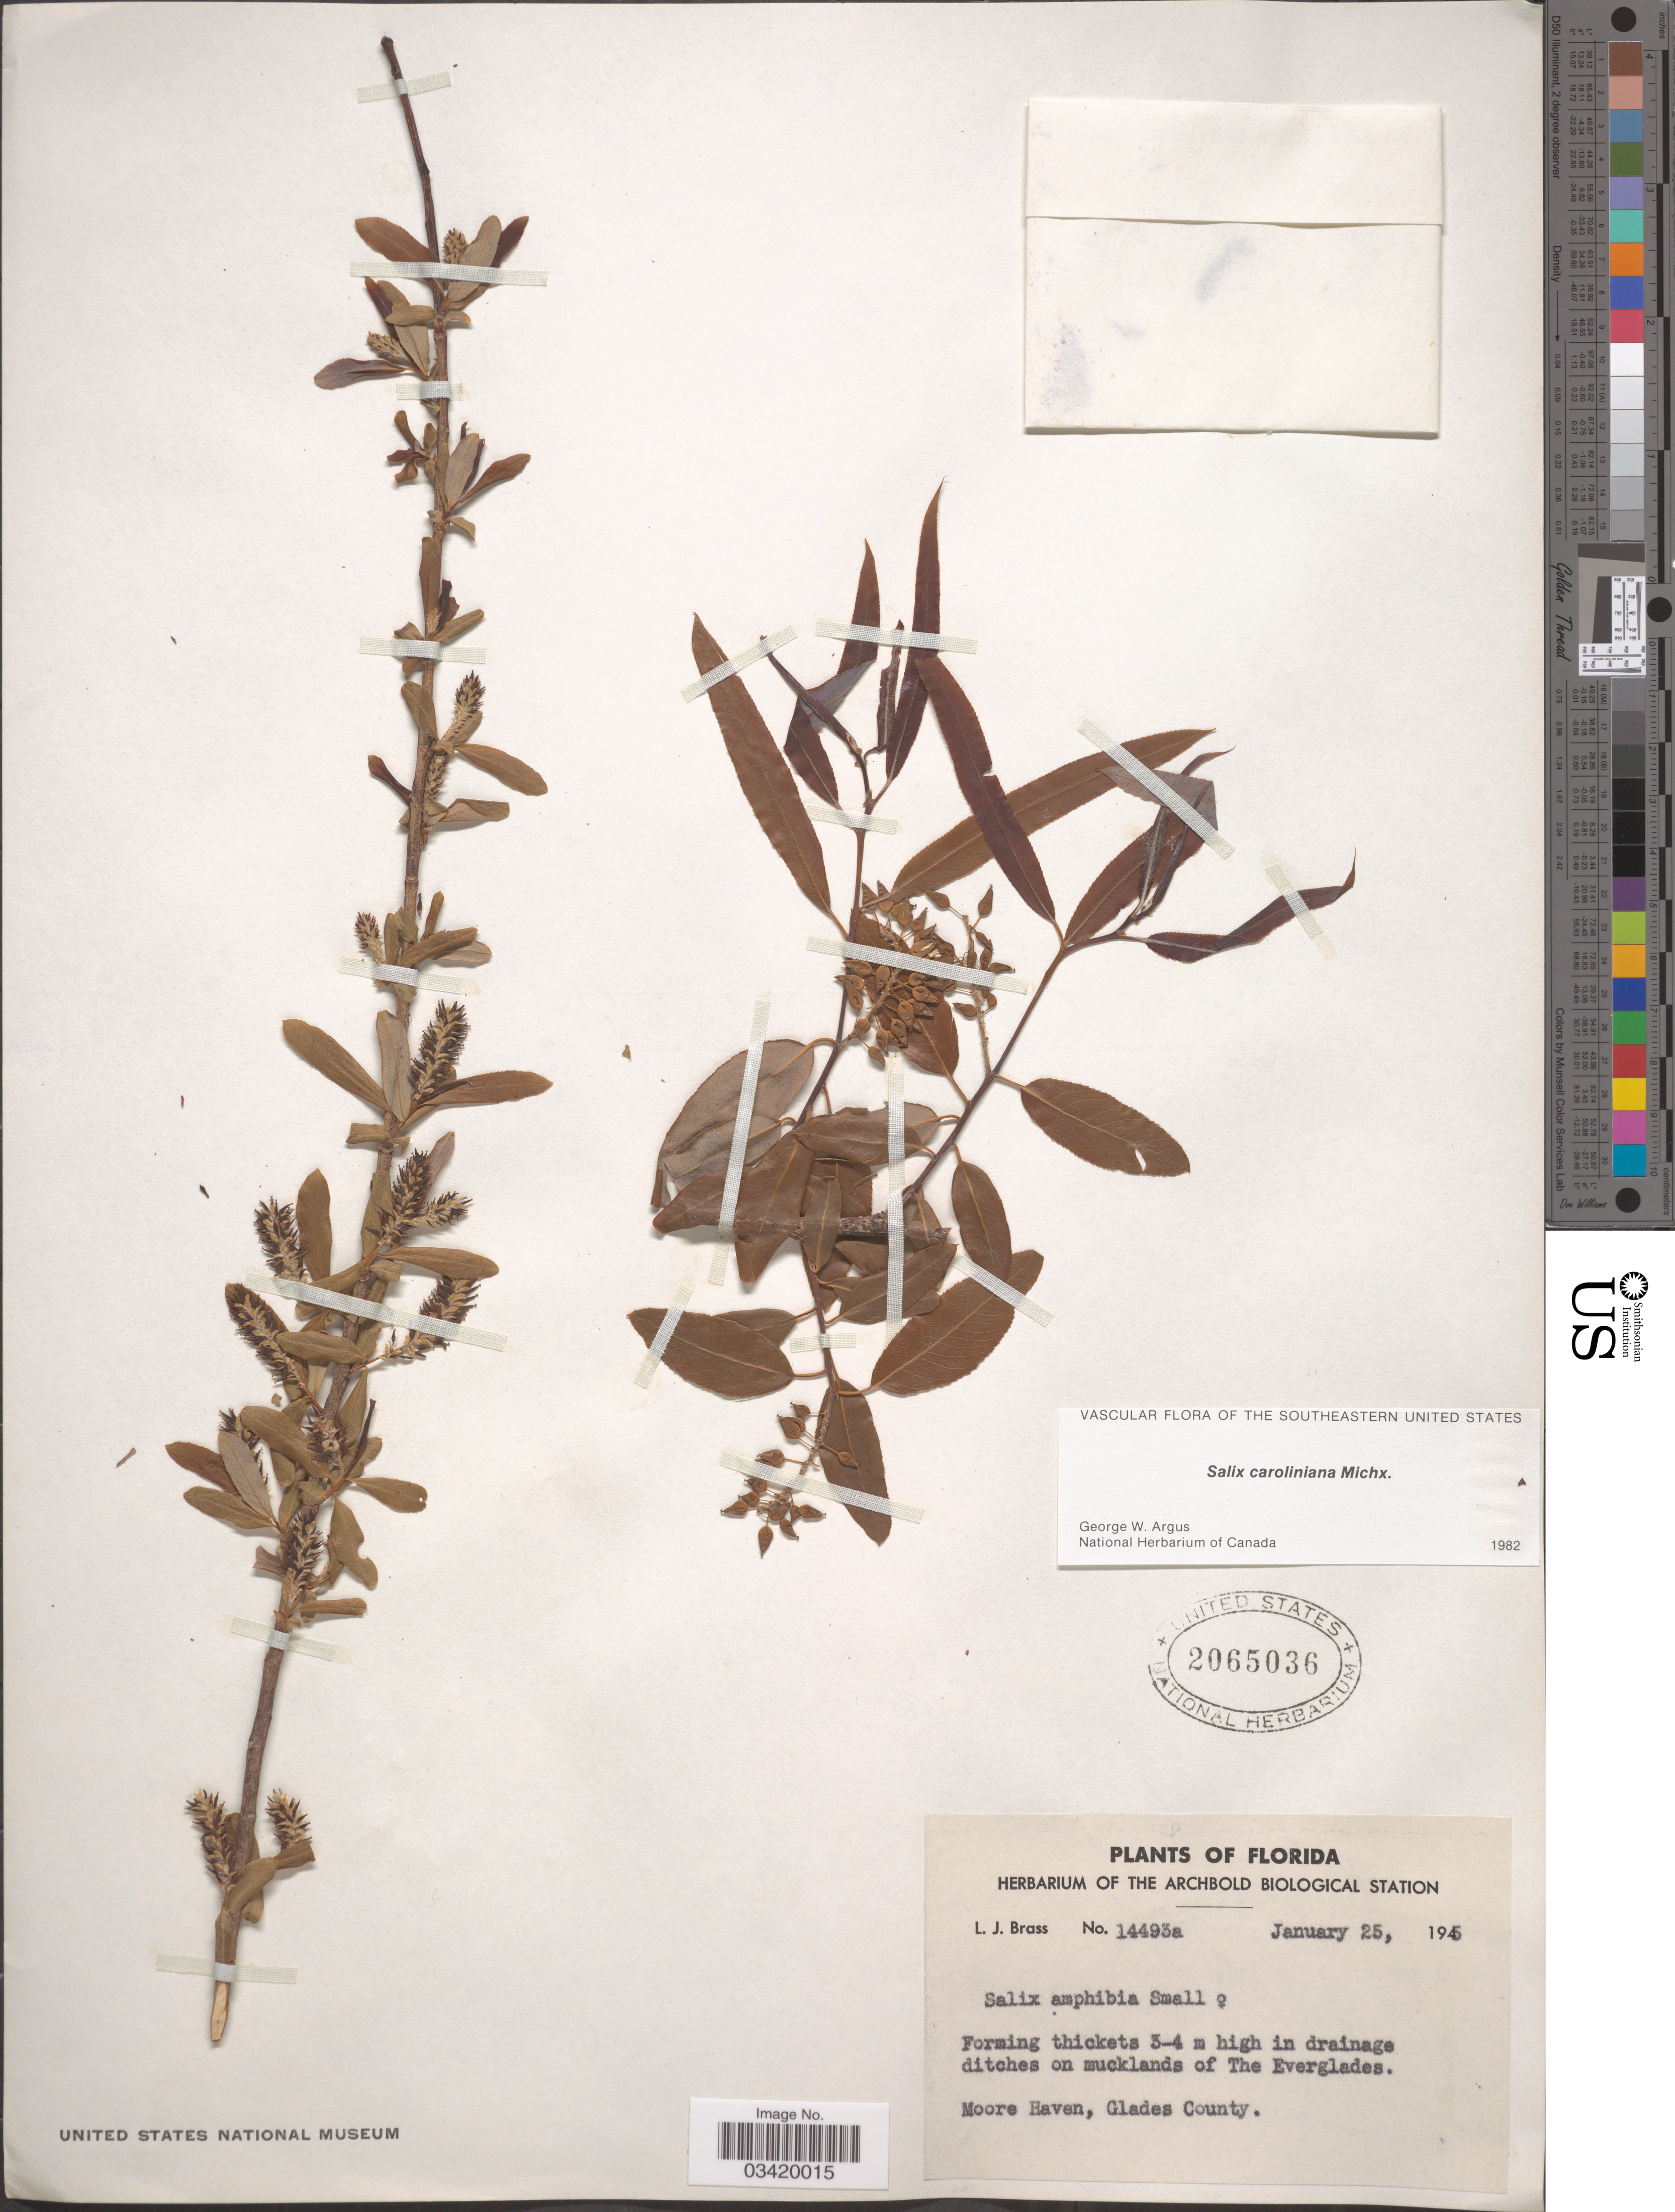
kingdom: Plantae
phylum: Tracheophyta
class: Magnoliopsida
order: Malpighiales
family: Salicaceae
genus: Salix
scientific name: Salix caroliniana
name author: Michx.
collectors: L. J. Brass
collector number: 14493a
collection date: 1945-01-25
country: United States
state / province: Florida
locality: In drainage ditches on mucklands of The Everglades. Moore Haven, Glades County.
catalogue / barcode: US 2065036